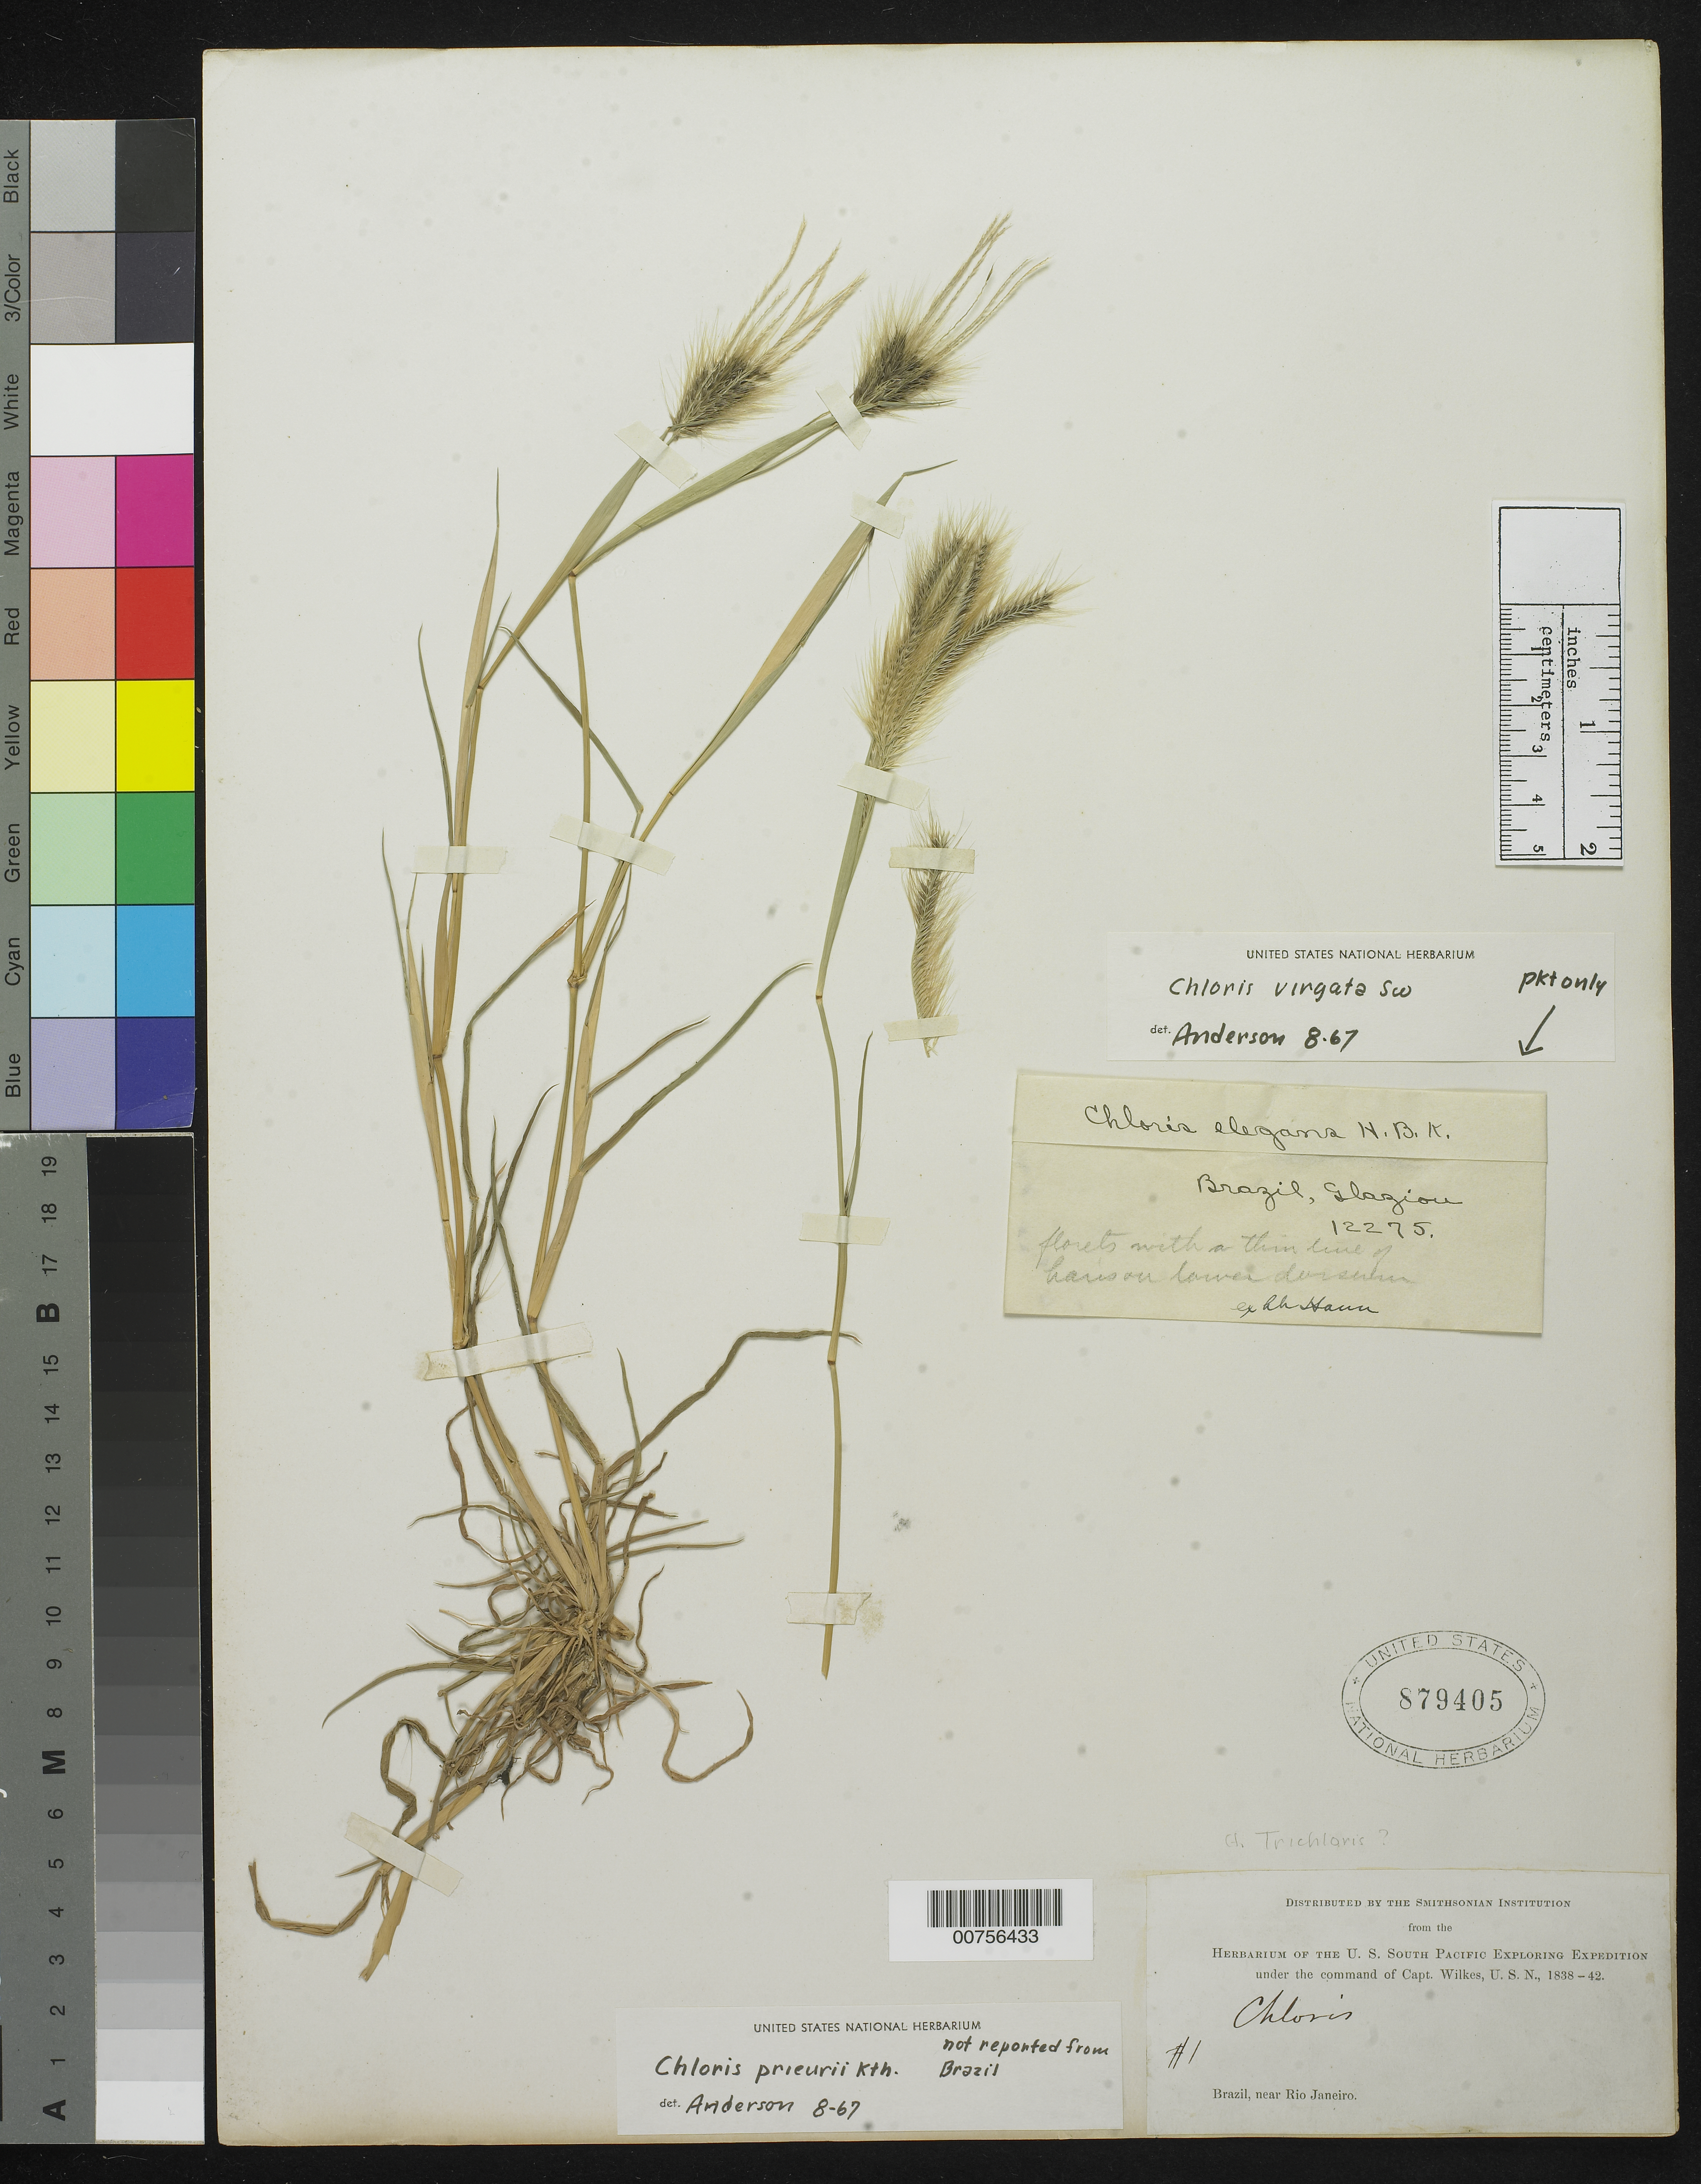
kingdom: Plantae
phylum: Tracheophyta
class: Liliopsida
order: Poales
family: Poaceae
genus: Chloris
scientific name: Chloris prieurii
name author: Kunth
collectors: Wilkes Explor. Exped.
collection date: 1838/1842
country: Brazil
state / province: Rio de Janeiro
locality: Brazil, near Rio Janeiro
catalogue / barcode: US 879405